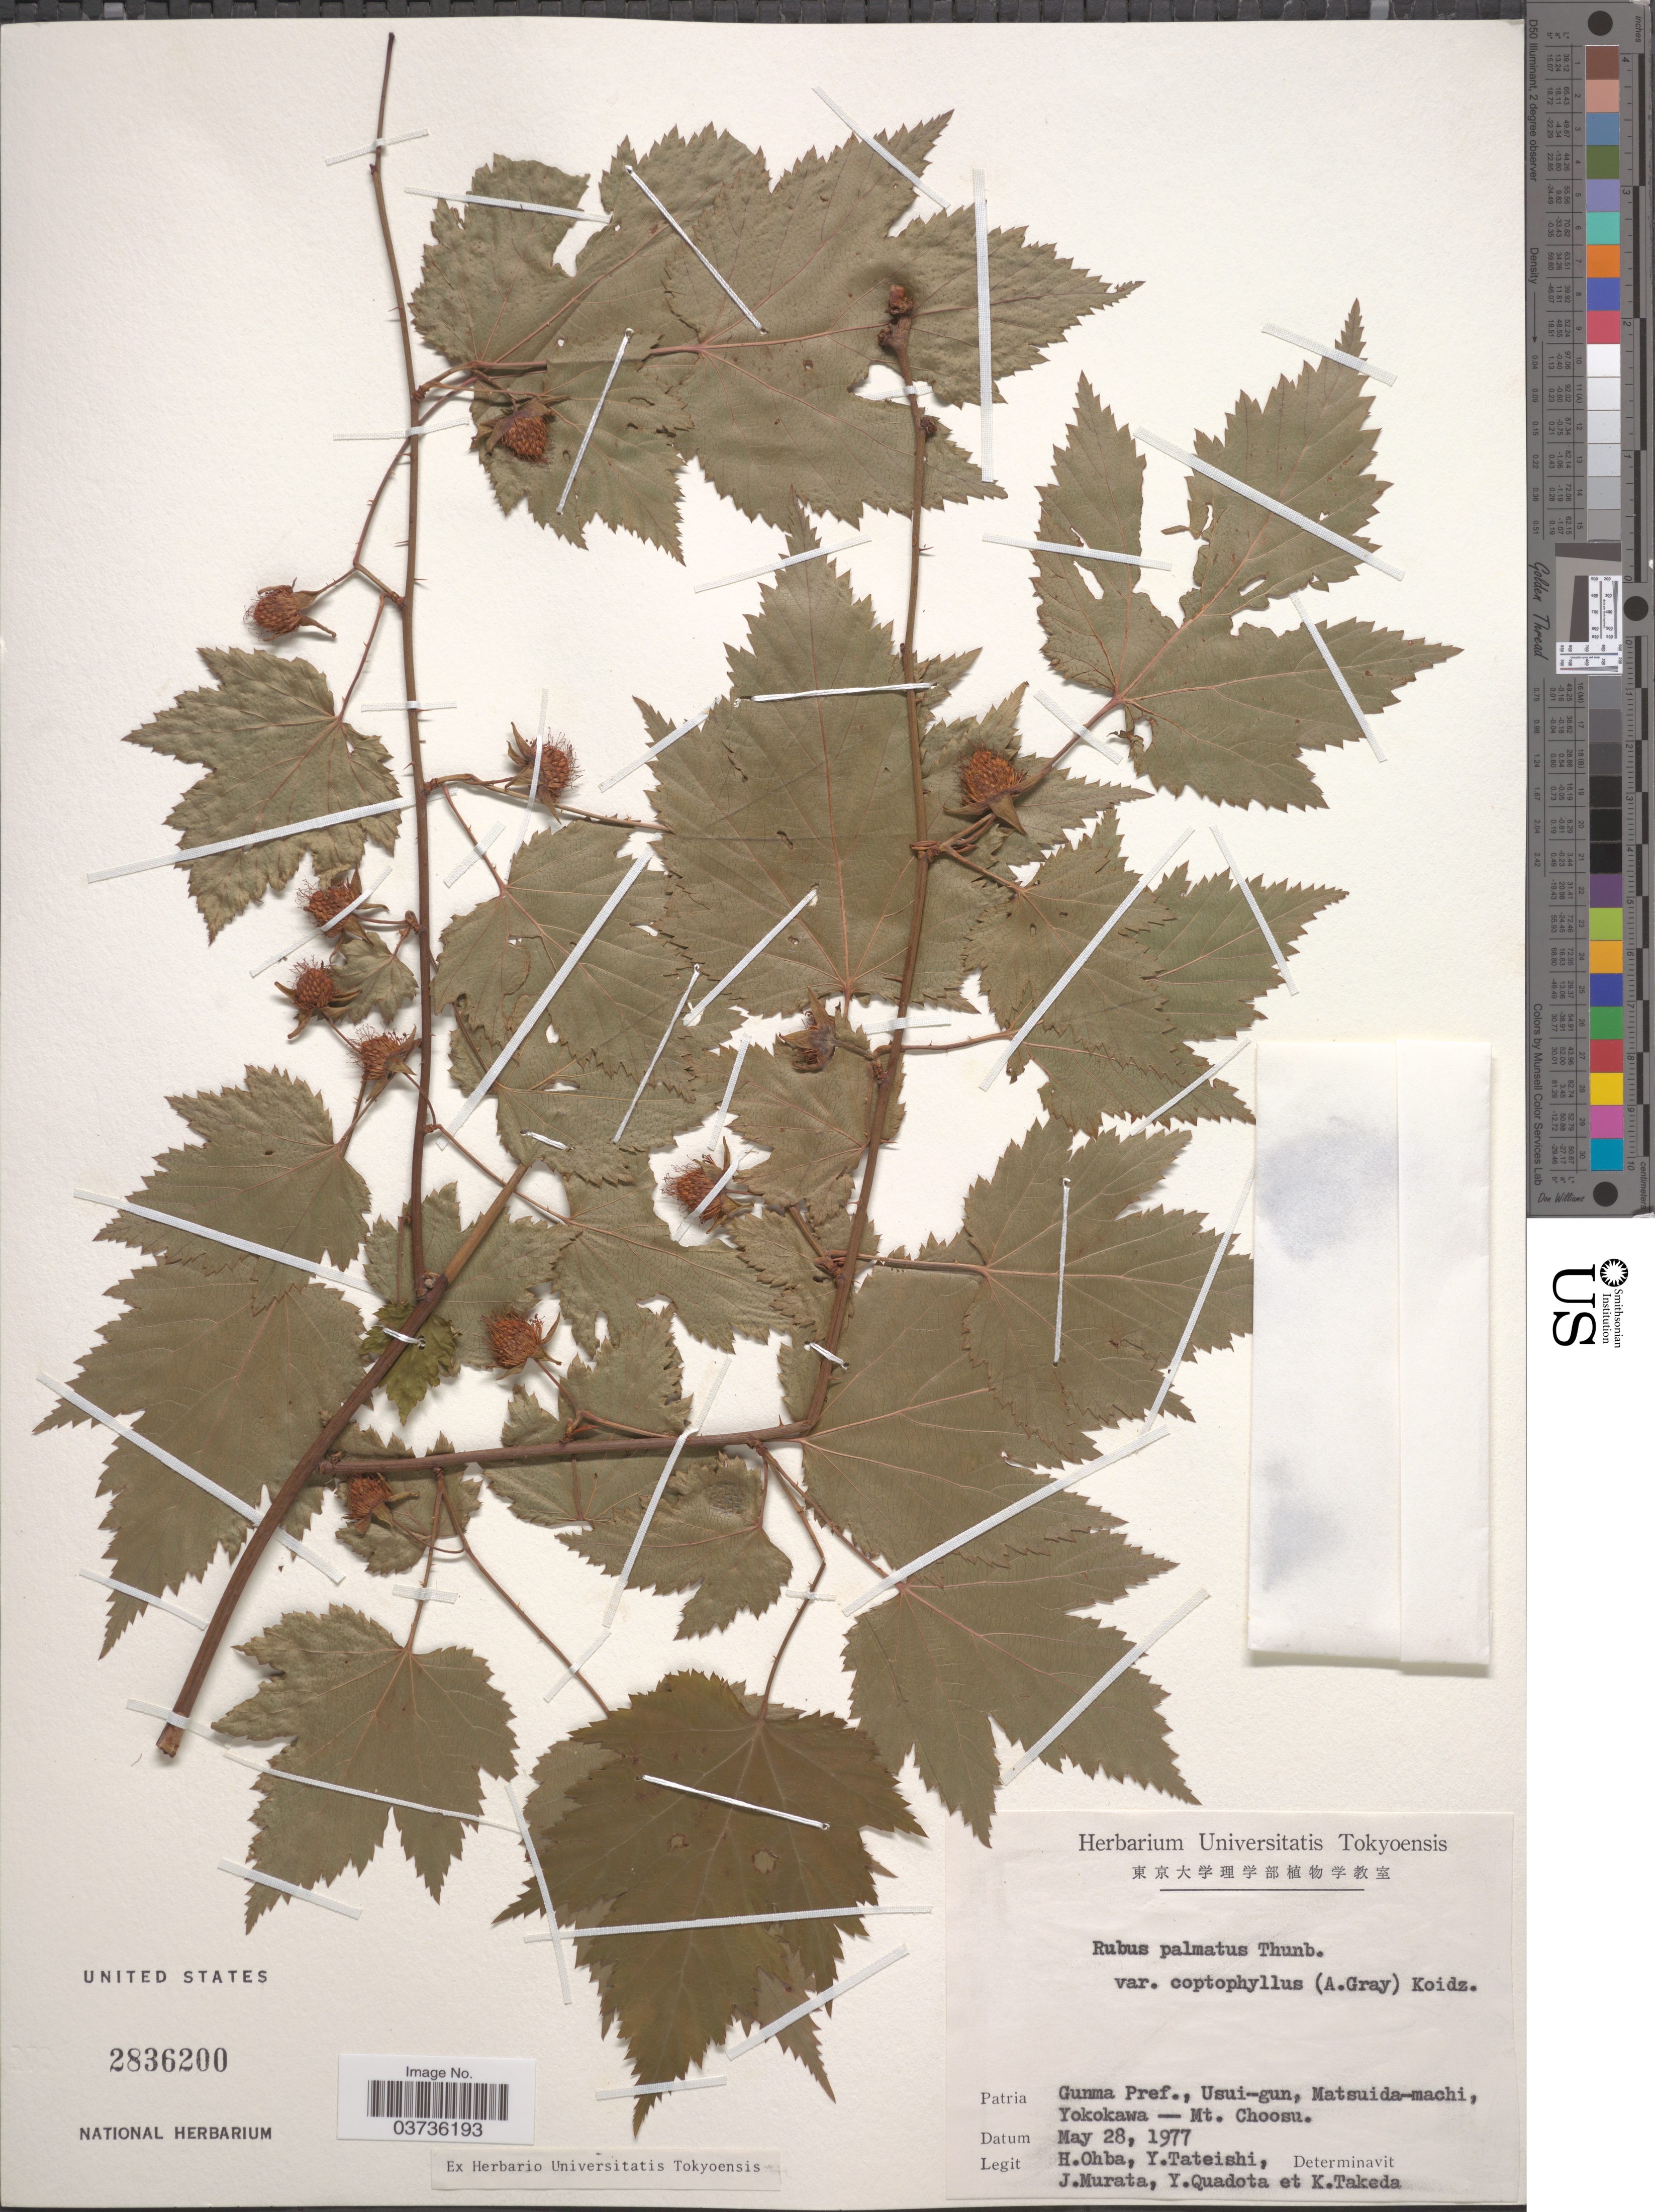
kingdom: Plantae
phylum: Tracheophyta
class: Magnoliopsida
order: Rosales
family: Rosaceae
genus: Rubus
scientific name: Rubus palmatus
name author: Thunb.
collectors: H. Ohba, Y. Tateishi, J. Murata, Y. Quadota & K. Takeda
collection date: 1977-05-28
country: Japan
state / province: Gunma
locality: Gunma Pref., Usui-gun, Matsuida-machi, Yokokawa - Mt. Choosu.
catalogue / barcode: US 2836200